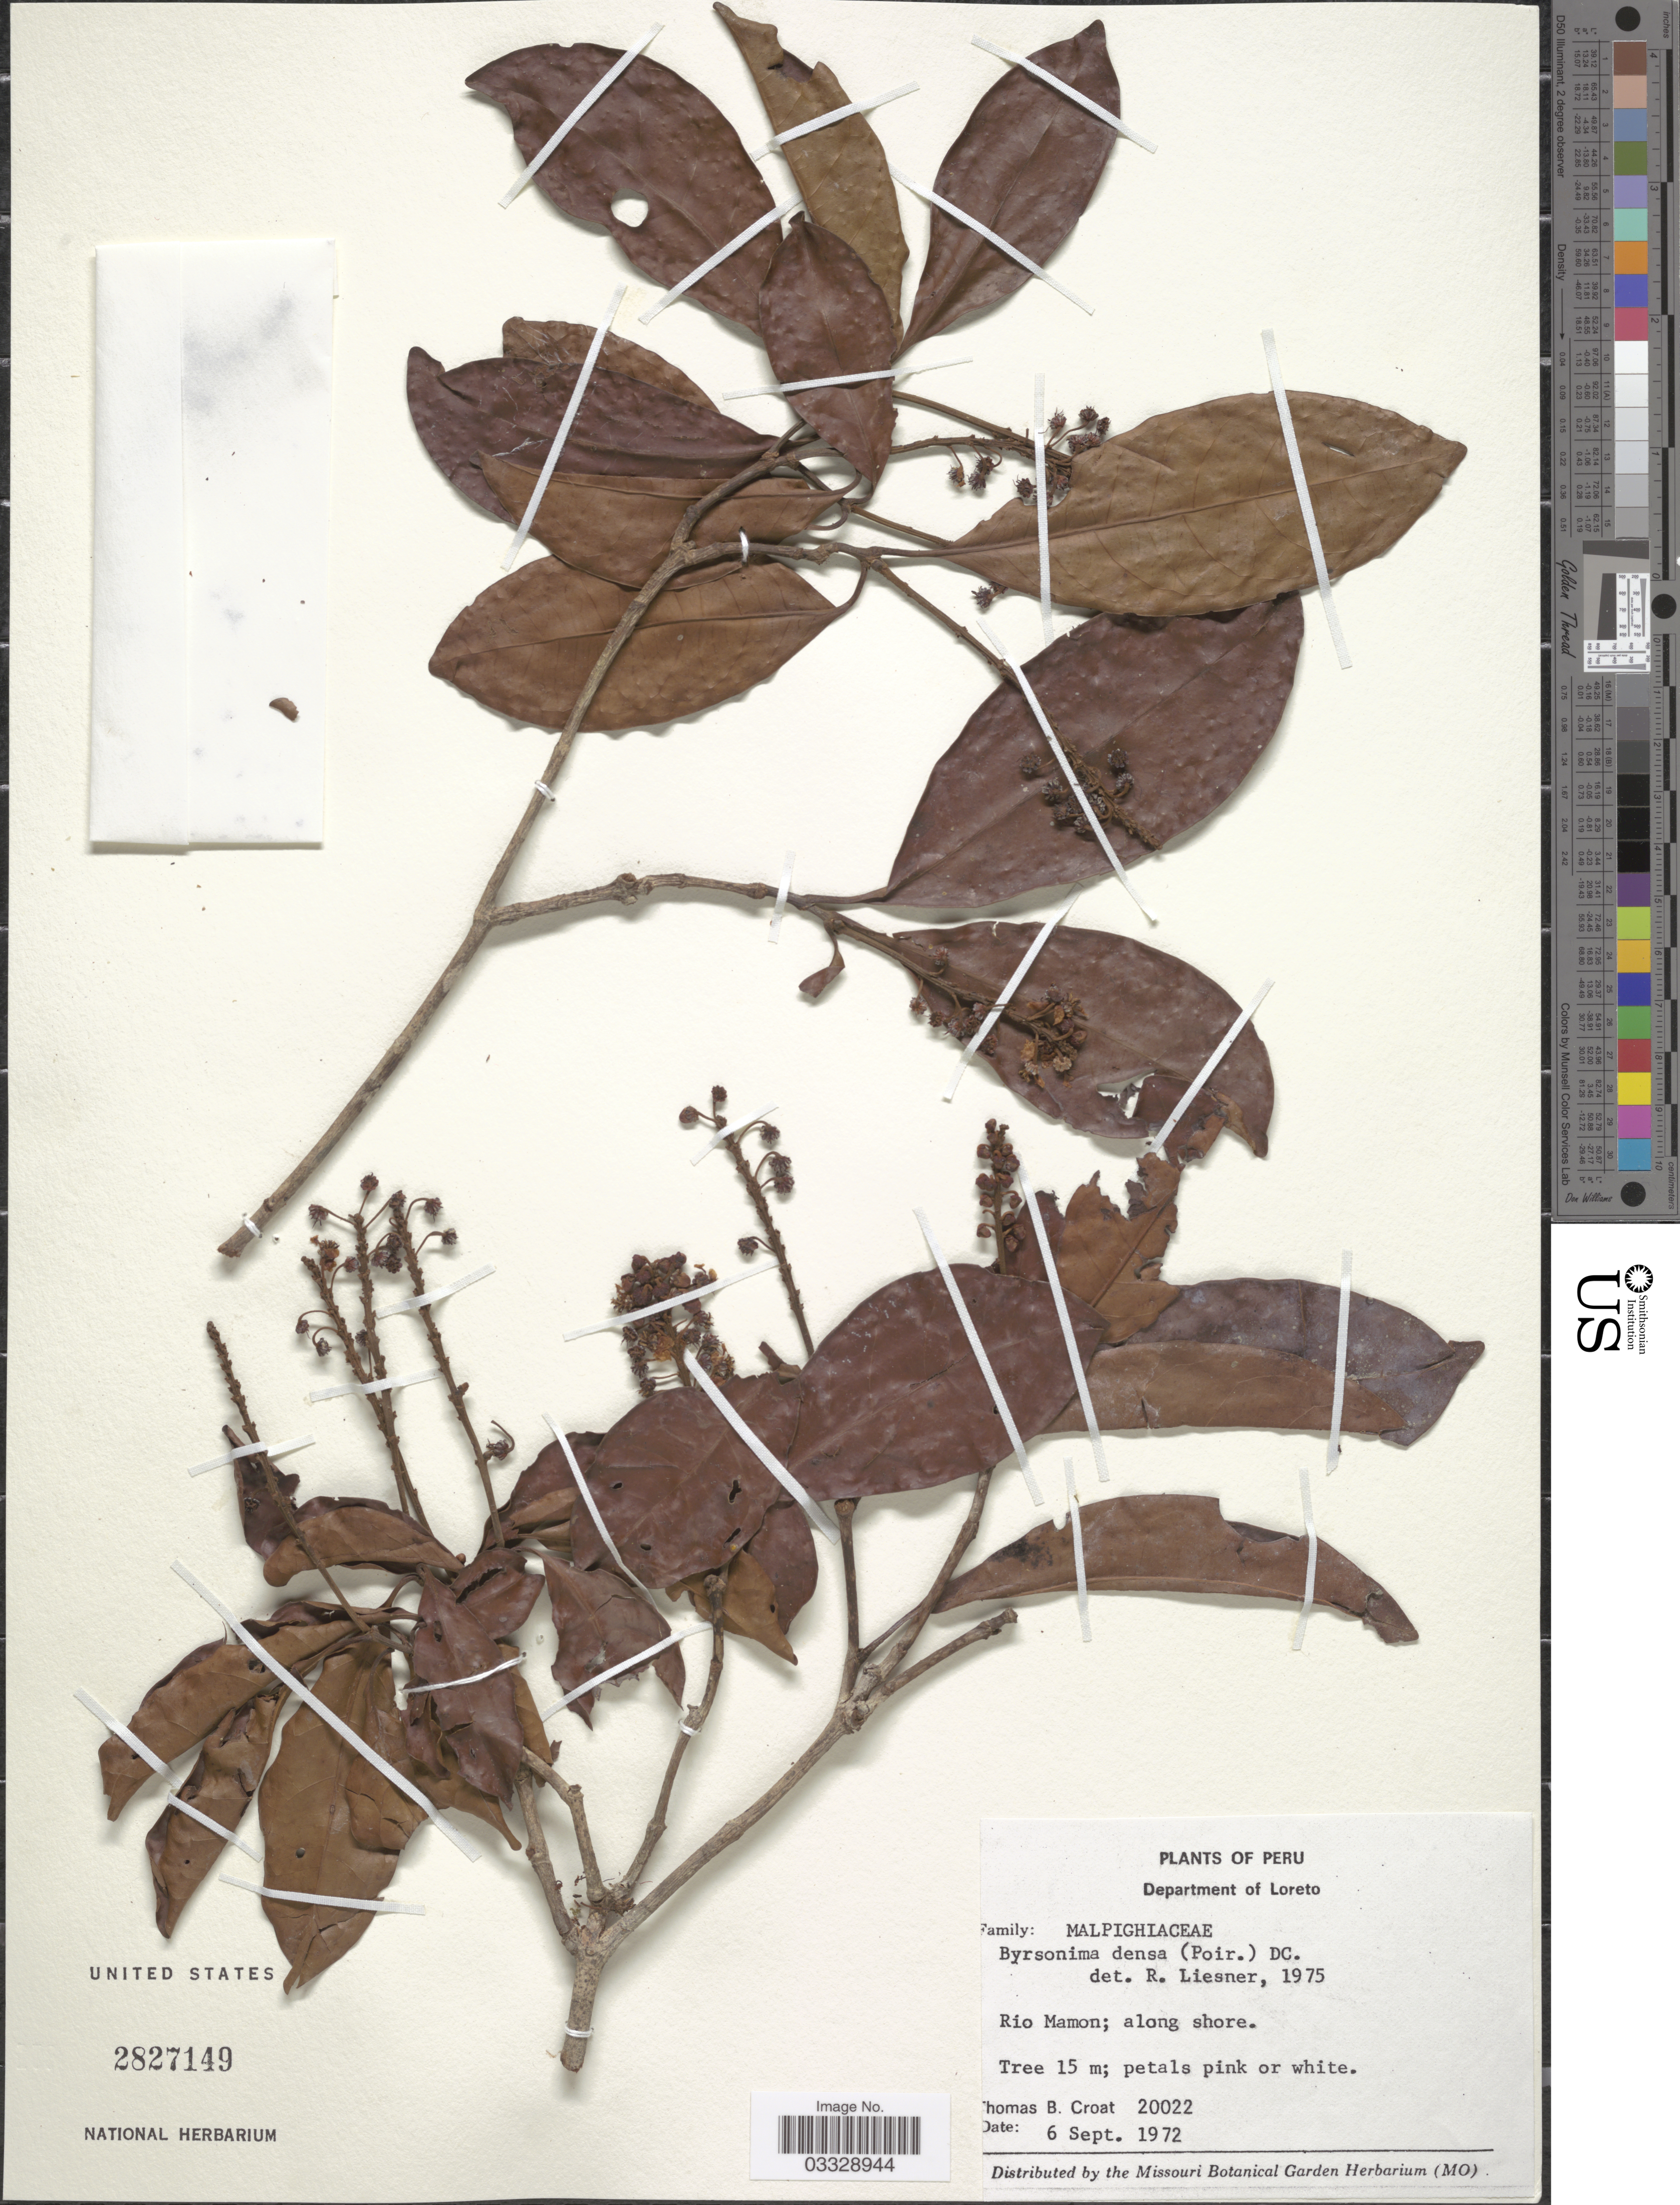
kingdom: Plantae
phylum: Tracheophyta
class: Magnoliopsida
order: Malpighiales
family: Malpighiaceae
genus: Byrsonima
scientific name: Byrsonima densa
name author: (Poir.) DC.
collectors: T. B. Croat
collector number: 20022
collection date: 1972-09-06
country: Peru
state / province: Loreto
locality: Department of Loreto. Rio Mamon; along shore.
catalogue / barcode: US 2827149